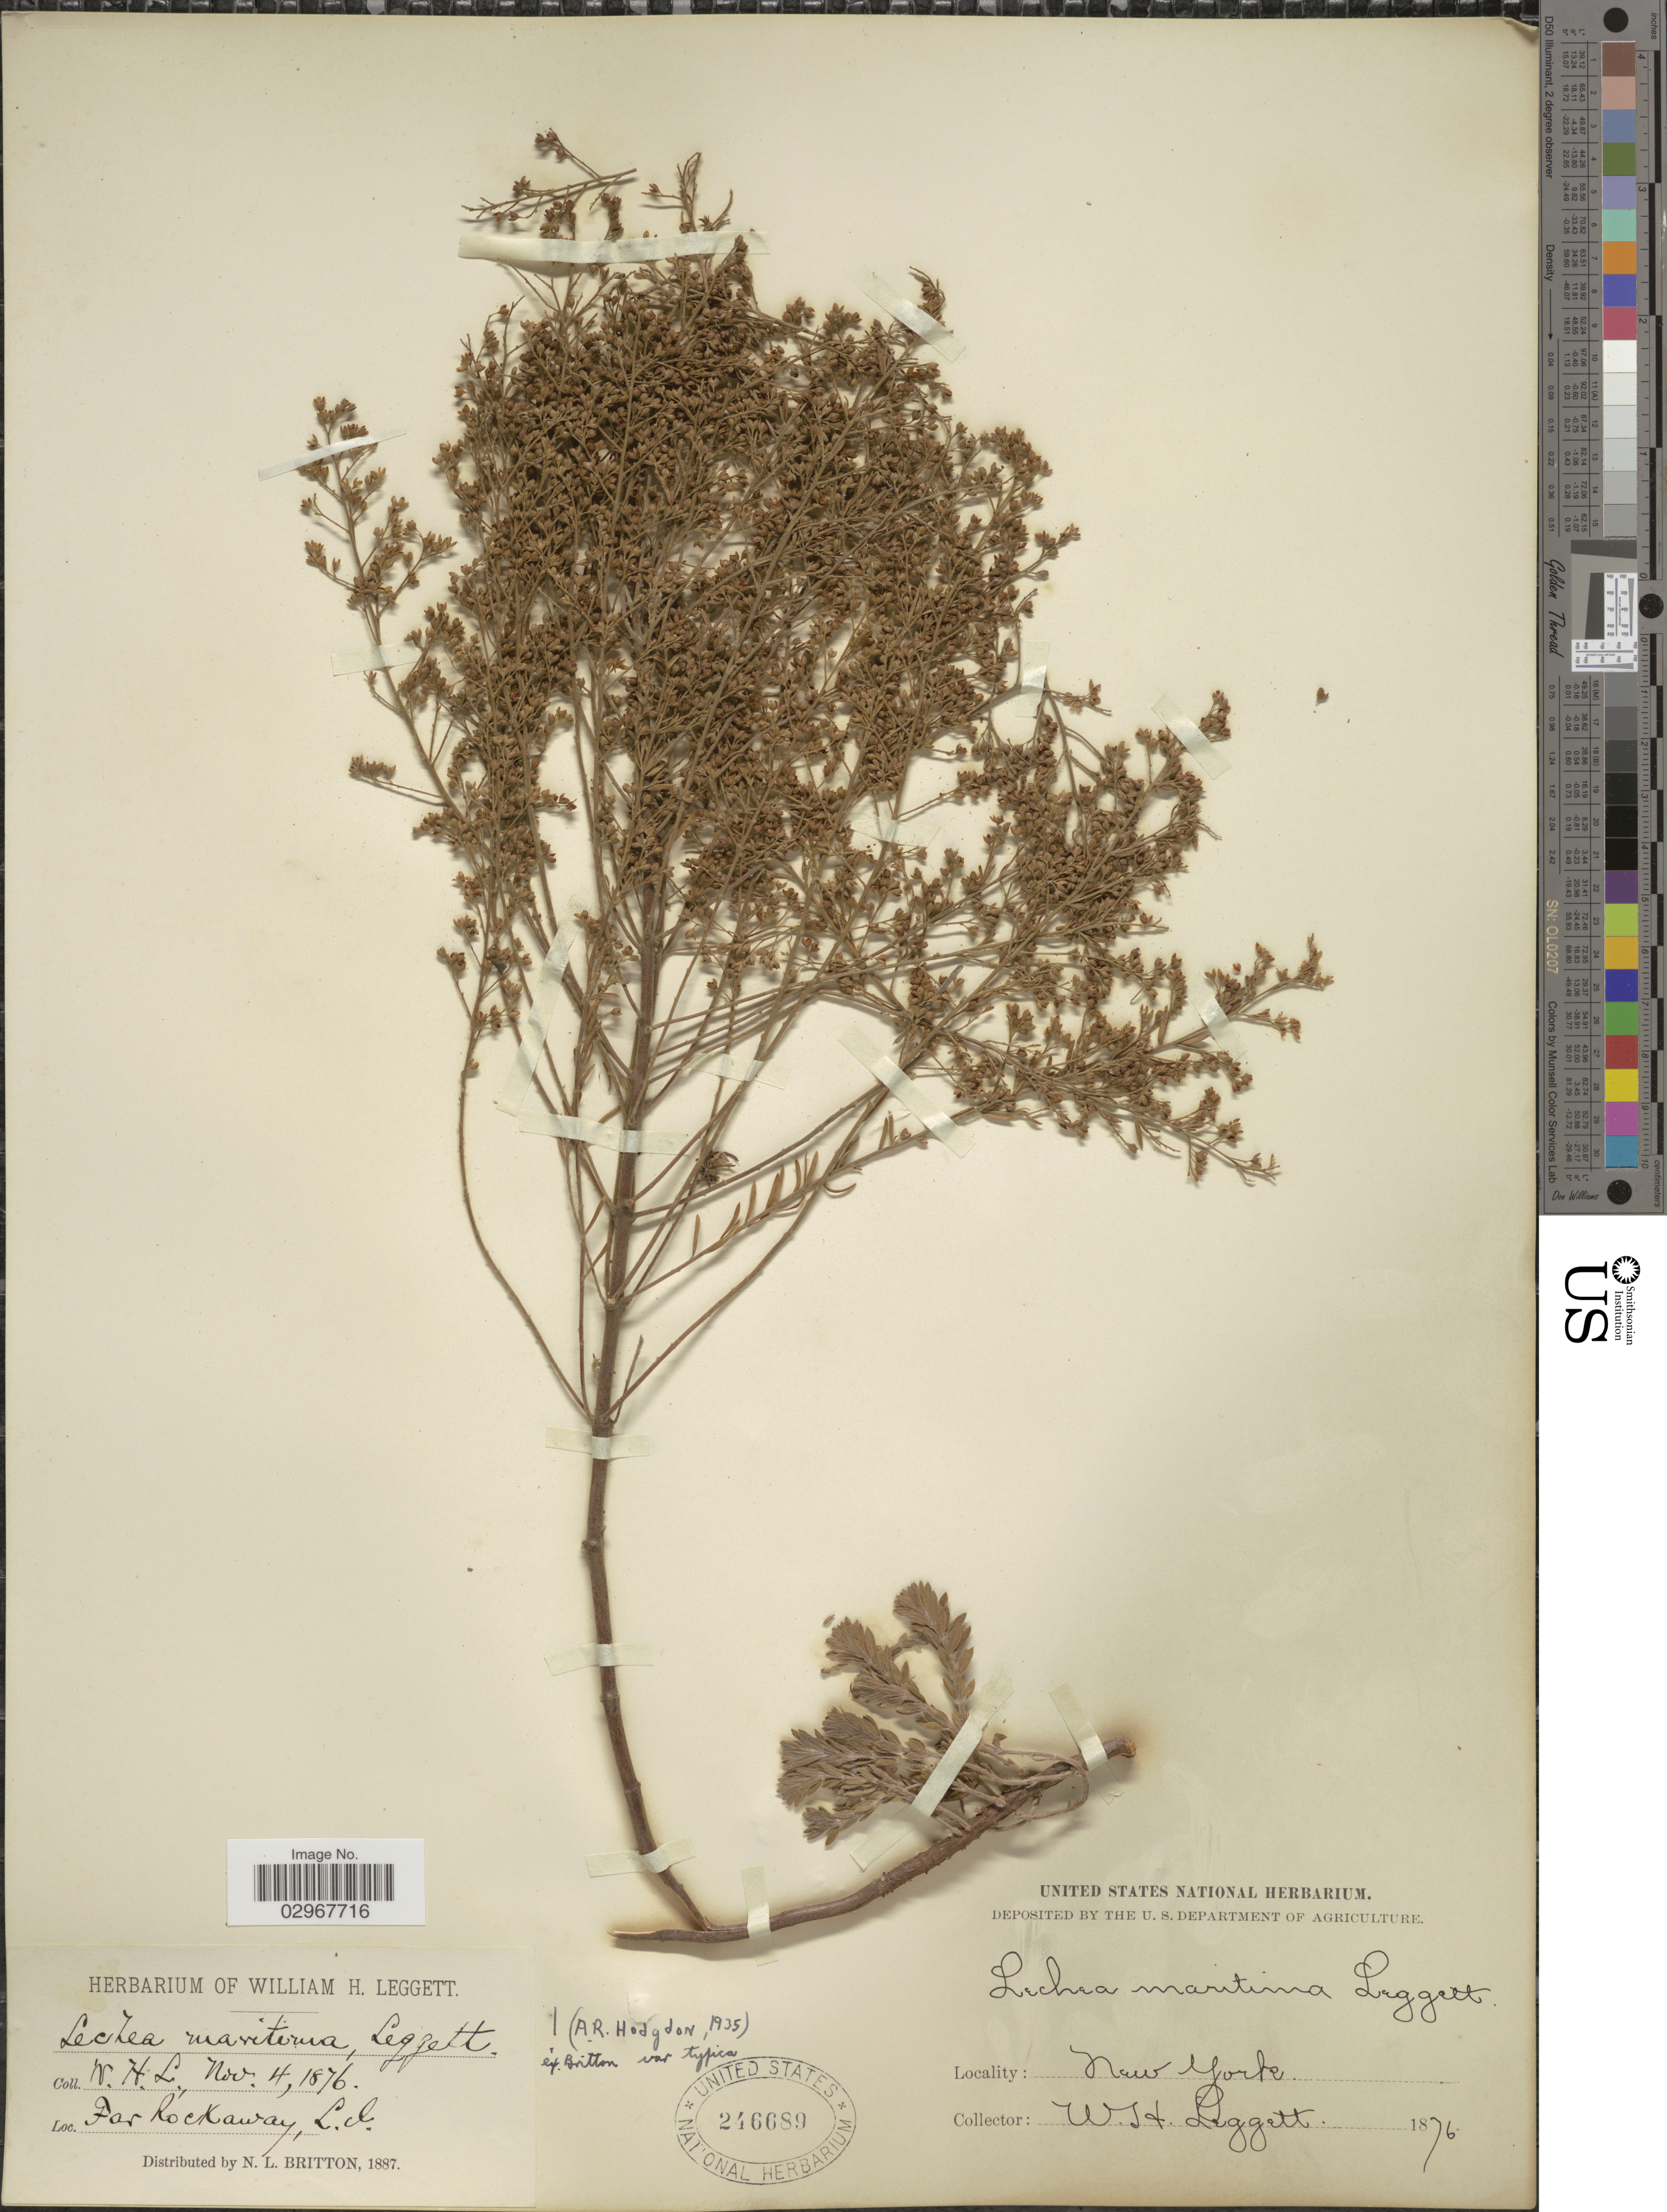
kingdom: Plantae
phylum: Tracheophyta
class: Magnoliopsida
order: Malvales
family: Cistaceae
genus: Lechea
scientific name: Lechea maritima var. typica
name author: Hodgdon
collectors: W. Leggett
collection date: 1876-11-04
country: United States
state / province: New York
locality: Far Rockaway, L. I.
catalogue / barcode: US 246689